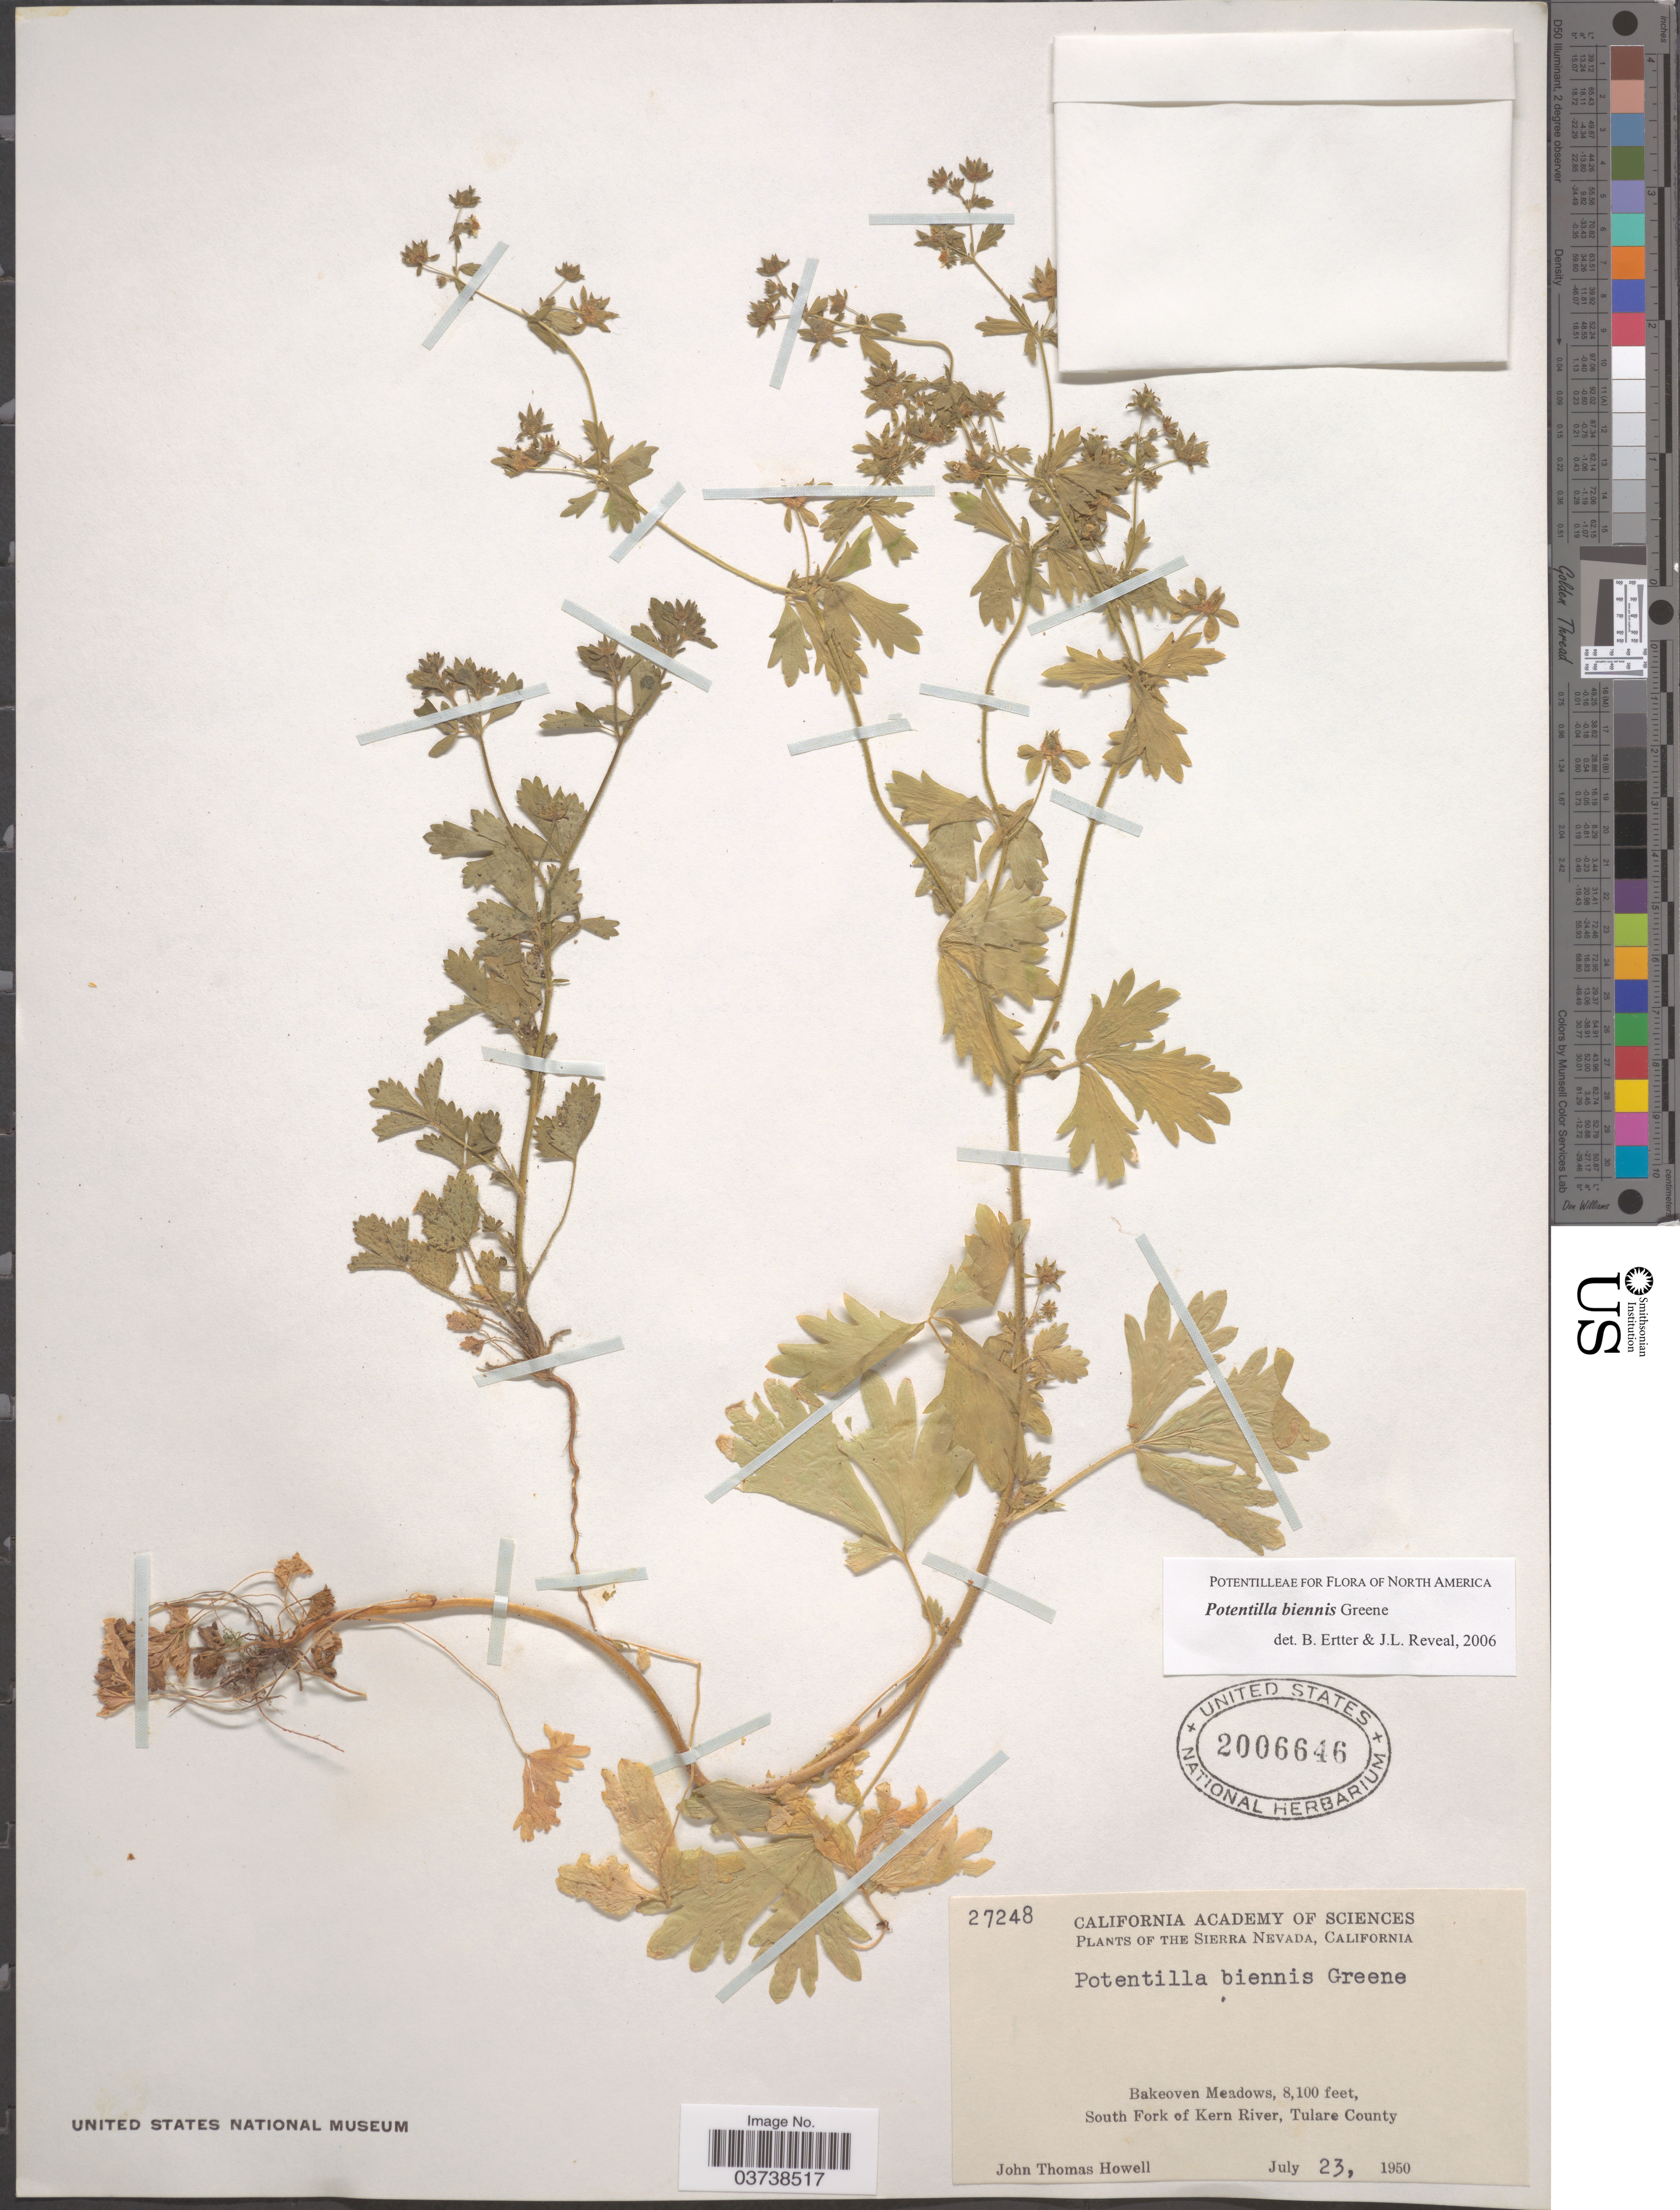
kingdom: Plantae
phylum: Tracheophyta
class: Magnoliopsida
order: Rosales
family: Rosaceae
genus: Potentilla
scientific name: Potentilla biennis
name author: Greene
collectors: J. T. Howell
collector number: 27248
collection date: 1950-07-23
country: United States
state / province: California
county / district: Tulare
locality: The Sierra Nevada. Bakeoven Meadows. South Fork of Kern River, Tulare County.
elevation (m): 2469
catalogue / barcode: US 2006646